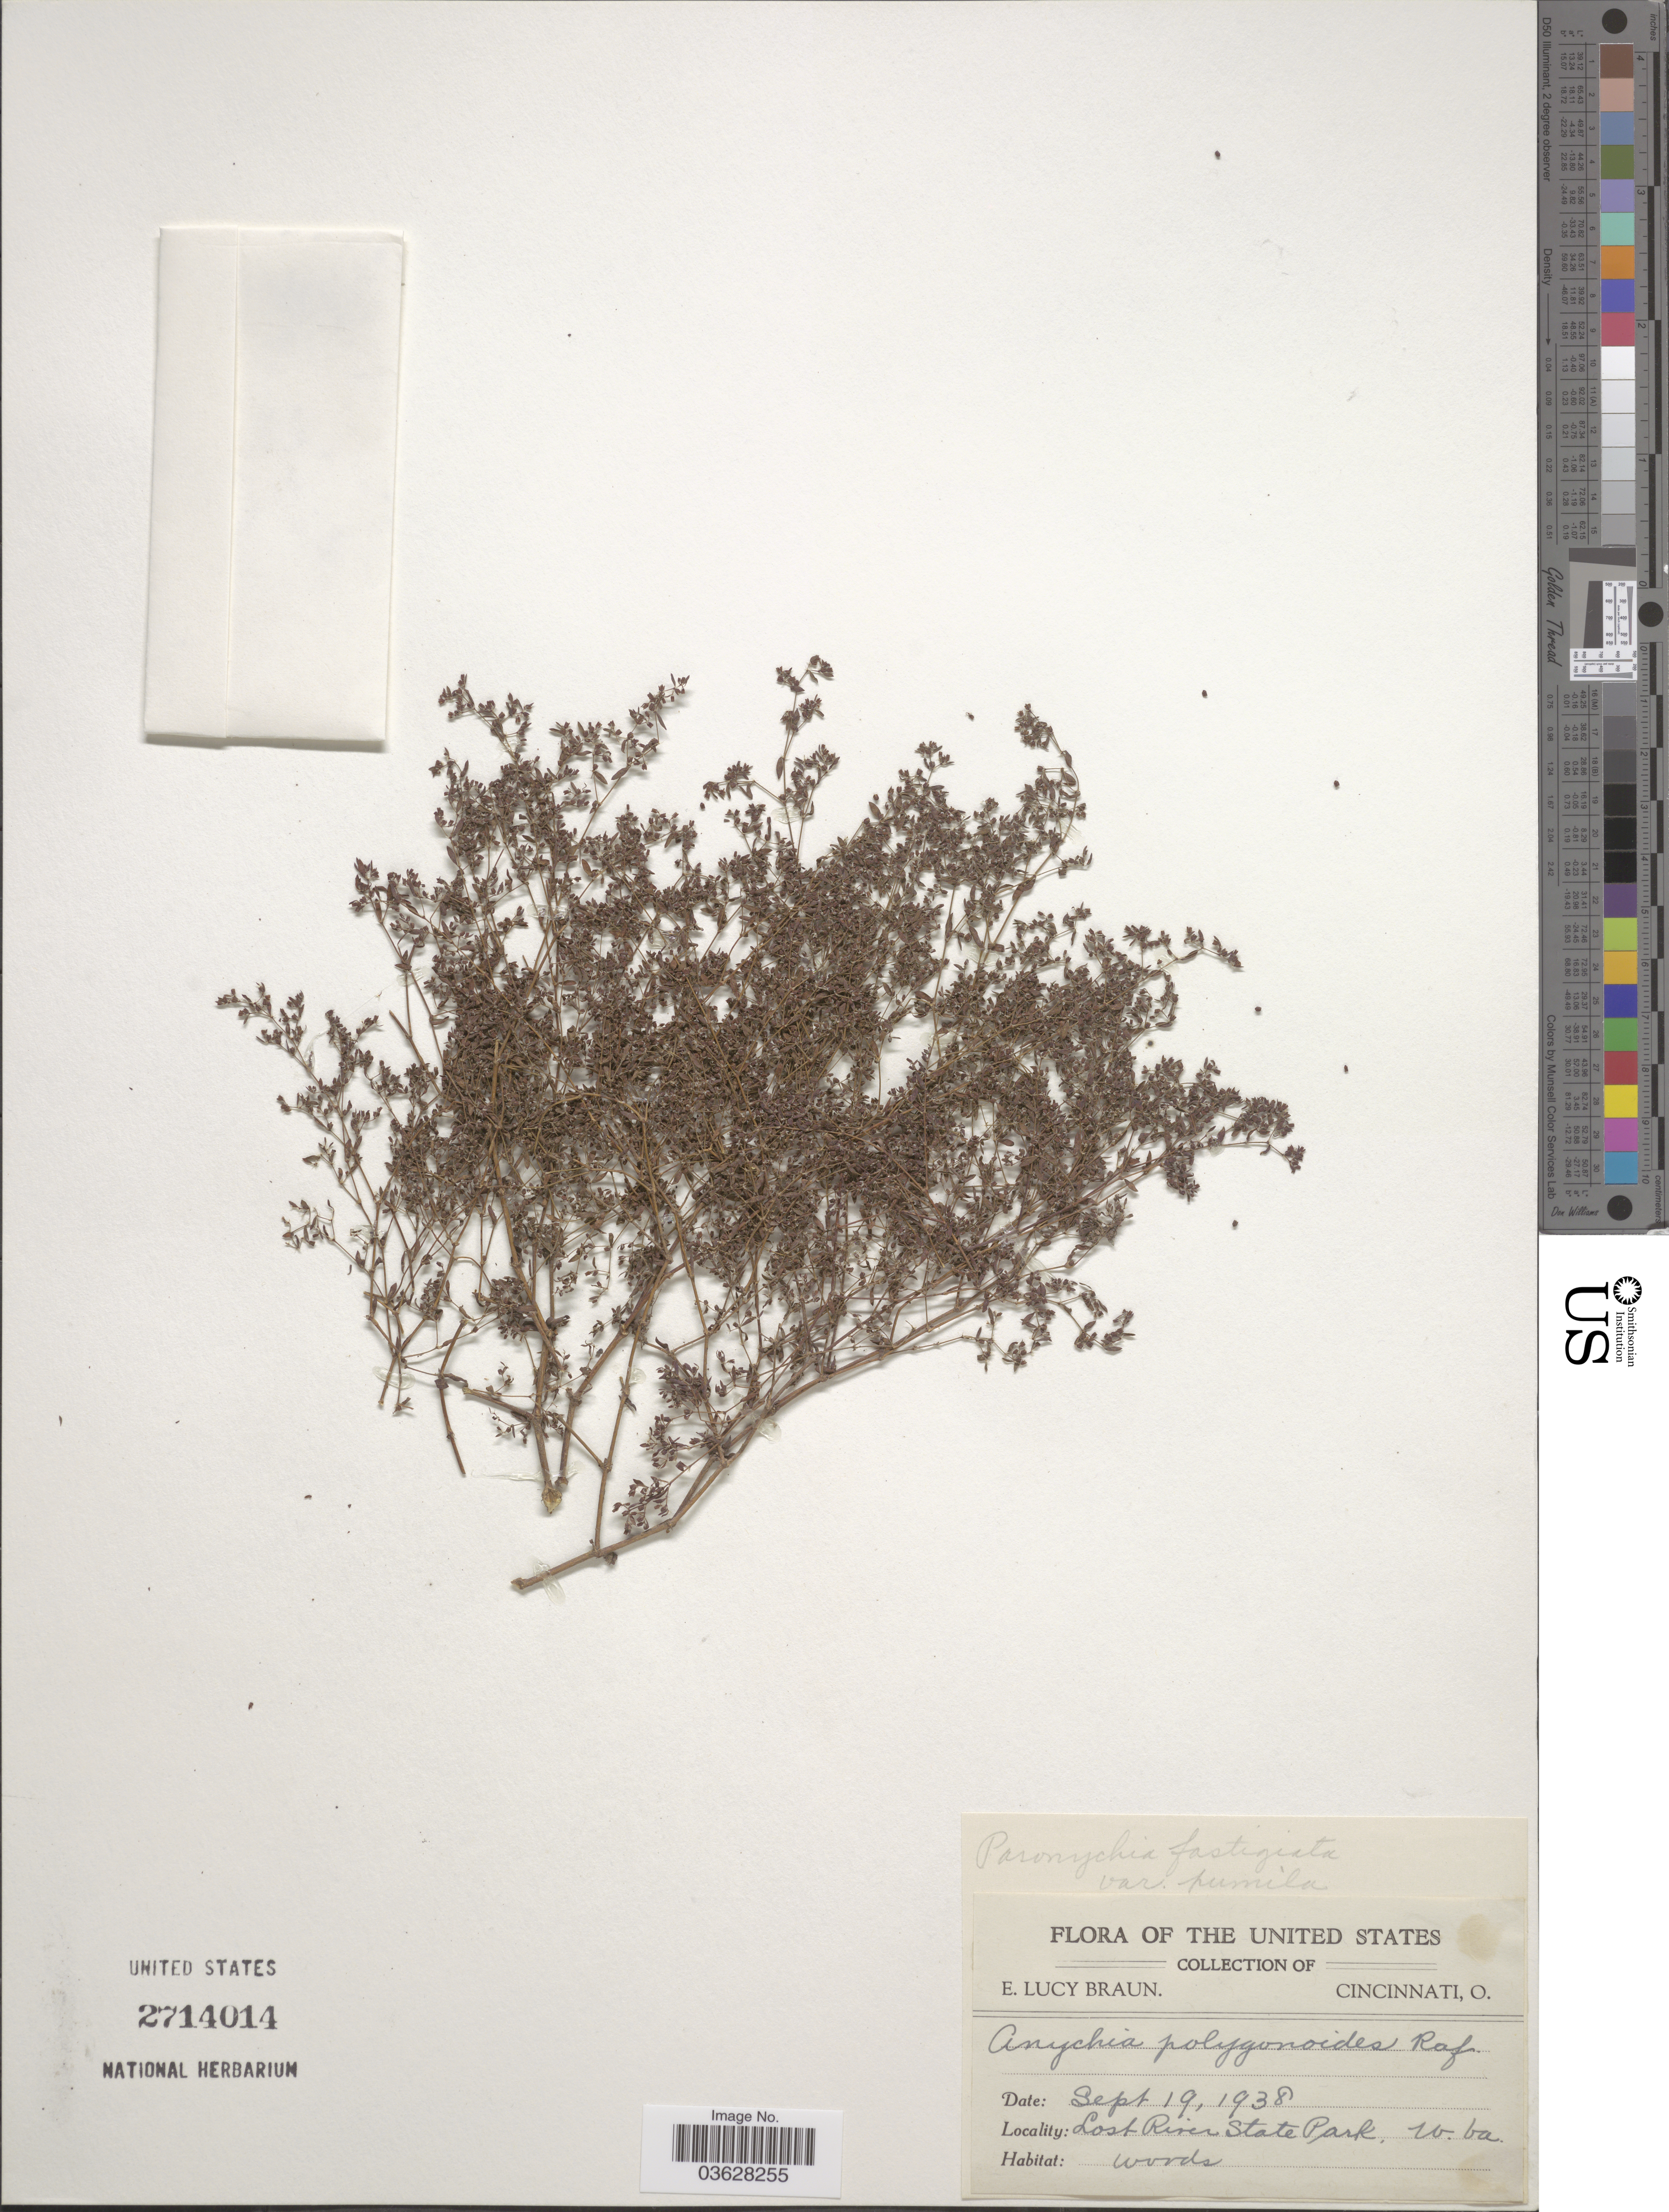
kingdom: Plantae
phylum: Tracheophyta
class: Magnoliopsida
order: Caryophyllales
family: Caryophyllaceae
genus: Paronychia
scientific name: Paronychia fastigiata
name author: (Raf.) Fernald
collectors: E. L. Braun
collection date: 1938-09-19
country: United States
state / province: West Virginia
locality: Lost River State Park, W. Va.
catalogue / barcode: US 2714014